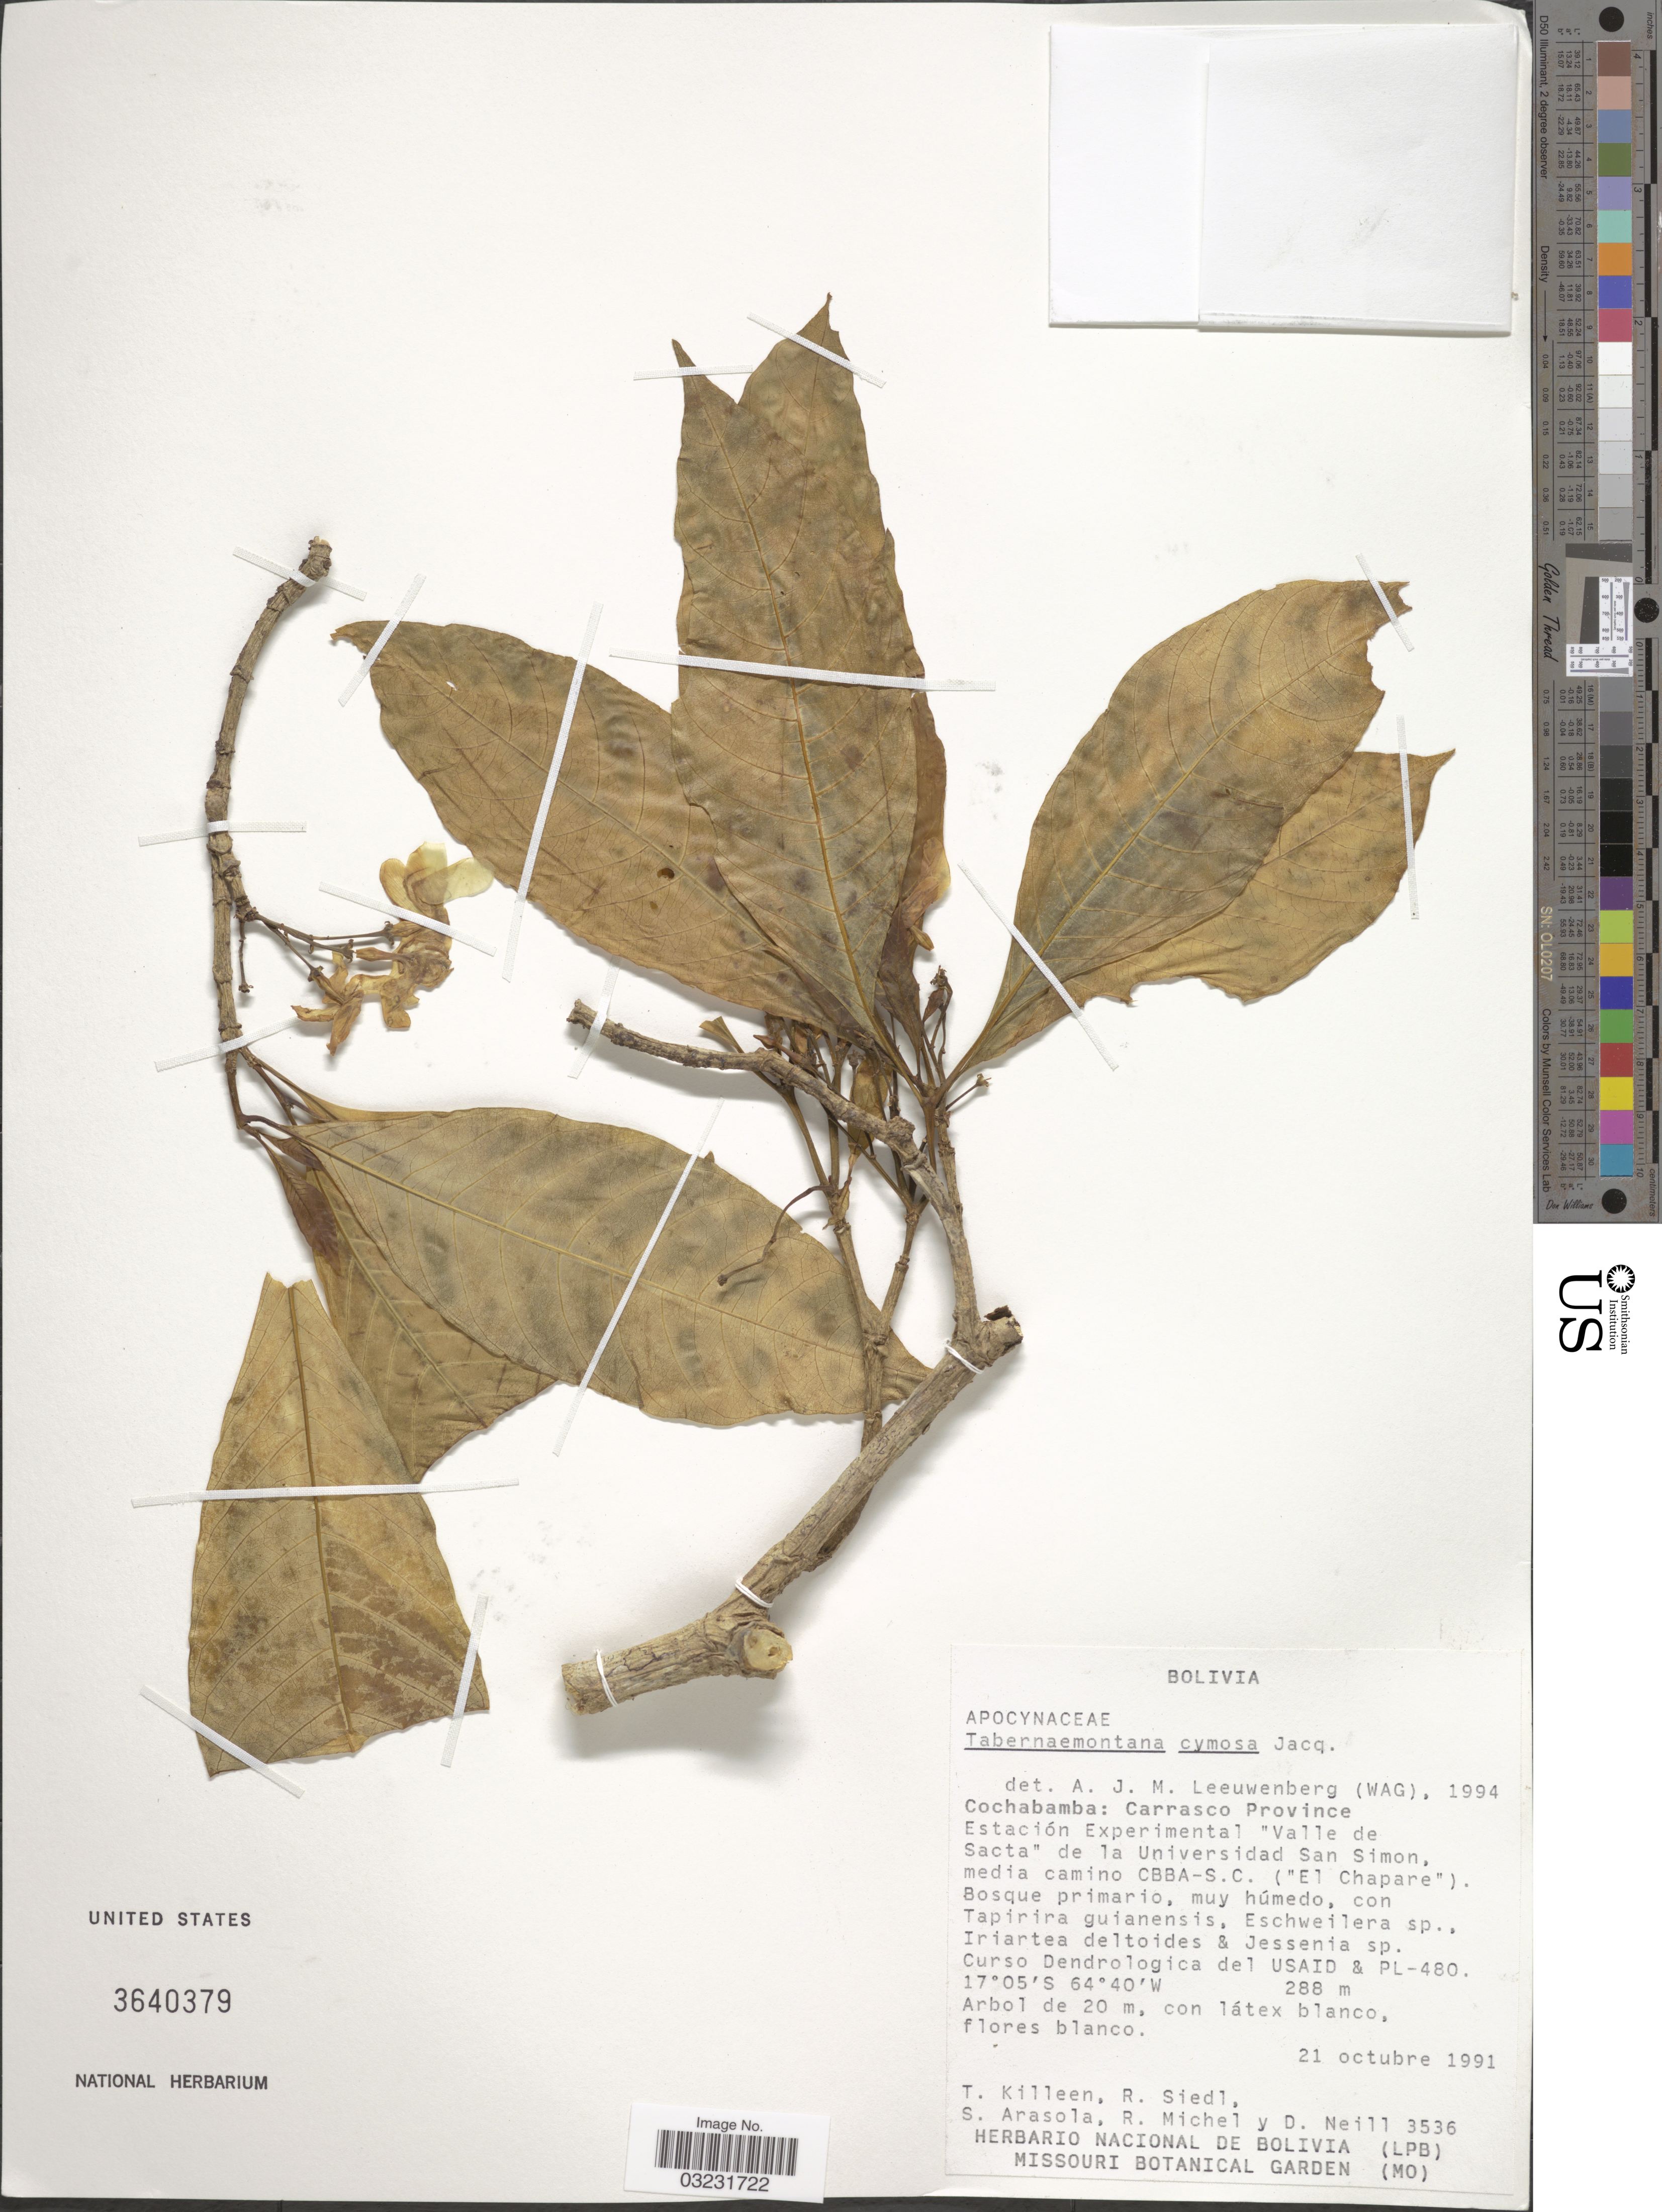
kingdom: Plantae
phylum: Tracheophyta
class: Magnoliopsida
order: Gentianales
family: Apocynaceae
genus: Tabernaemontana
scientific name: Tabernaemontana cymosa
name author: Jacq.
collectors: T. J. Killeen, R. Siedl, S. Arasola, R. Michel & D. Neill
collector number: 3536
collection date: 1991-10-21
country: Bolivia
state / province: Cochabamba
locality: Carrasco Province. Estación Experimental "Valle de Sacta" de la Universiad San Simon, media camino CBBA-S.C. ("El Chapare").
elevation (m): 288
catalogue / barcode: US 3640379